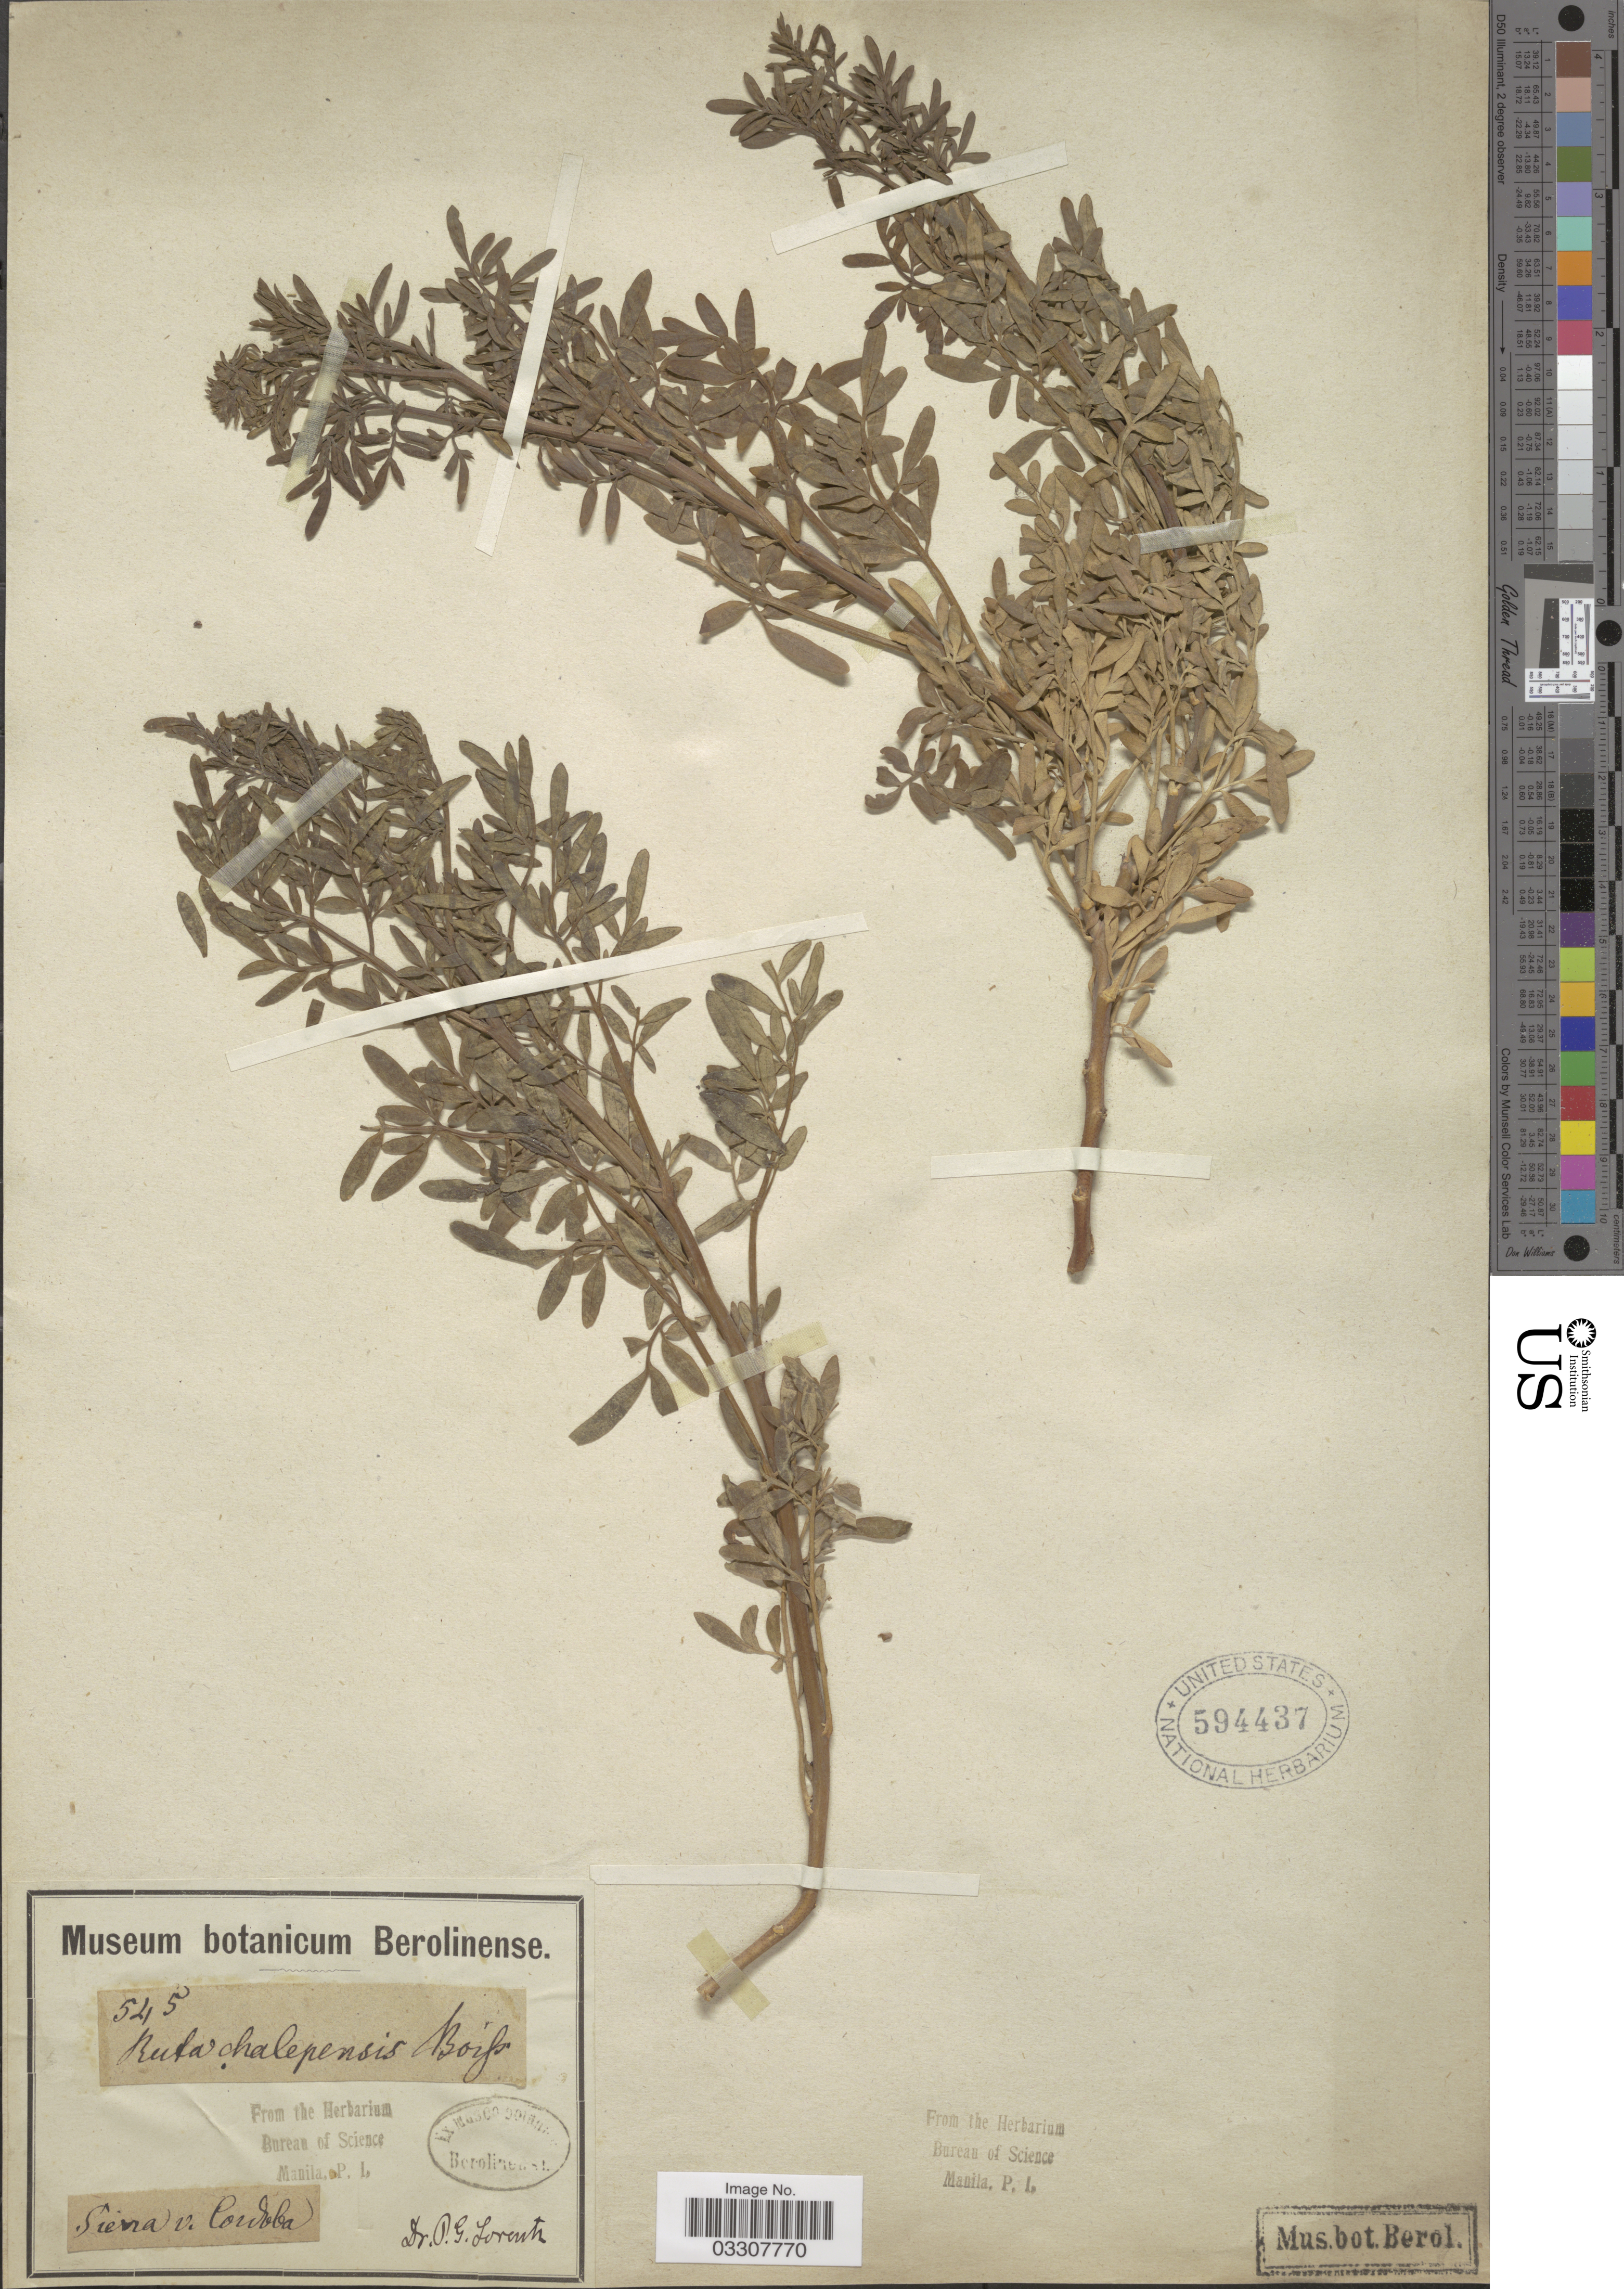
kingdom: Plantae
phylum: Tracheophyta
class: Magnoliopsida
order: Sapindales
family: Rutaceae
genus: Ruta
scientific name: Ruta chalepensis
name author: L.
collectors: P. G. Lorentz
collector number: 545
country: Argentina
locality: Sierra v. Cordoba.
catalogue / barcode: US 594437